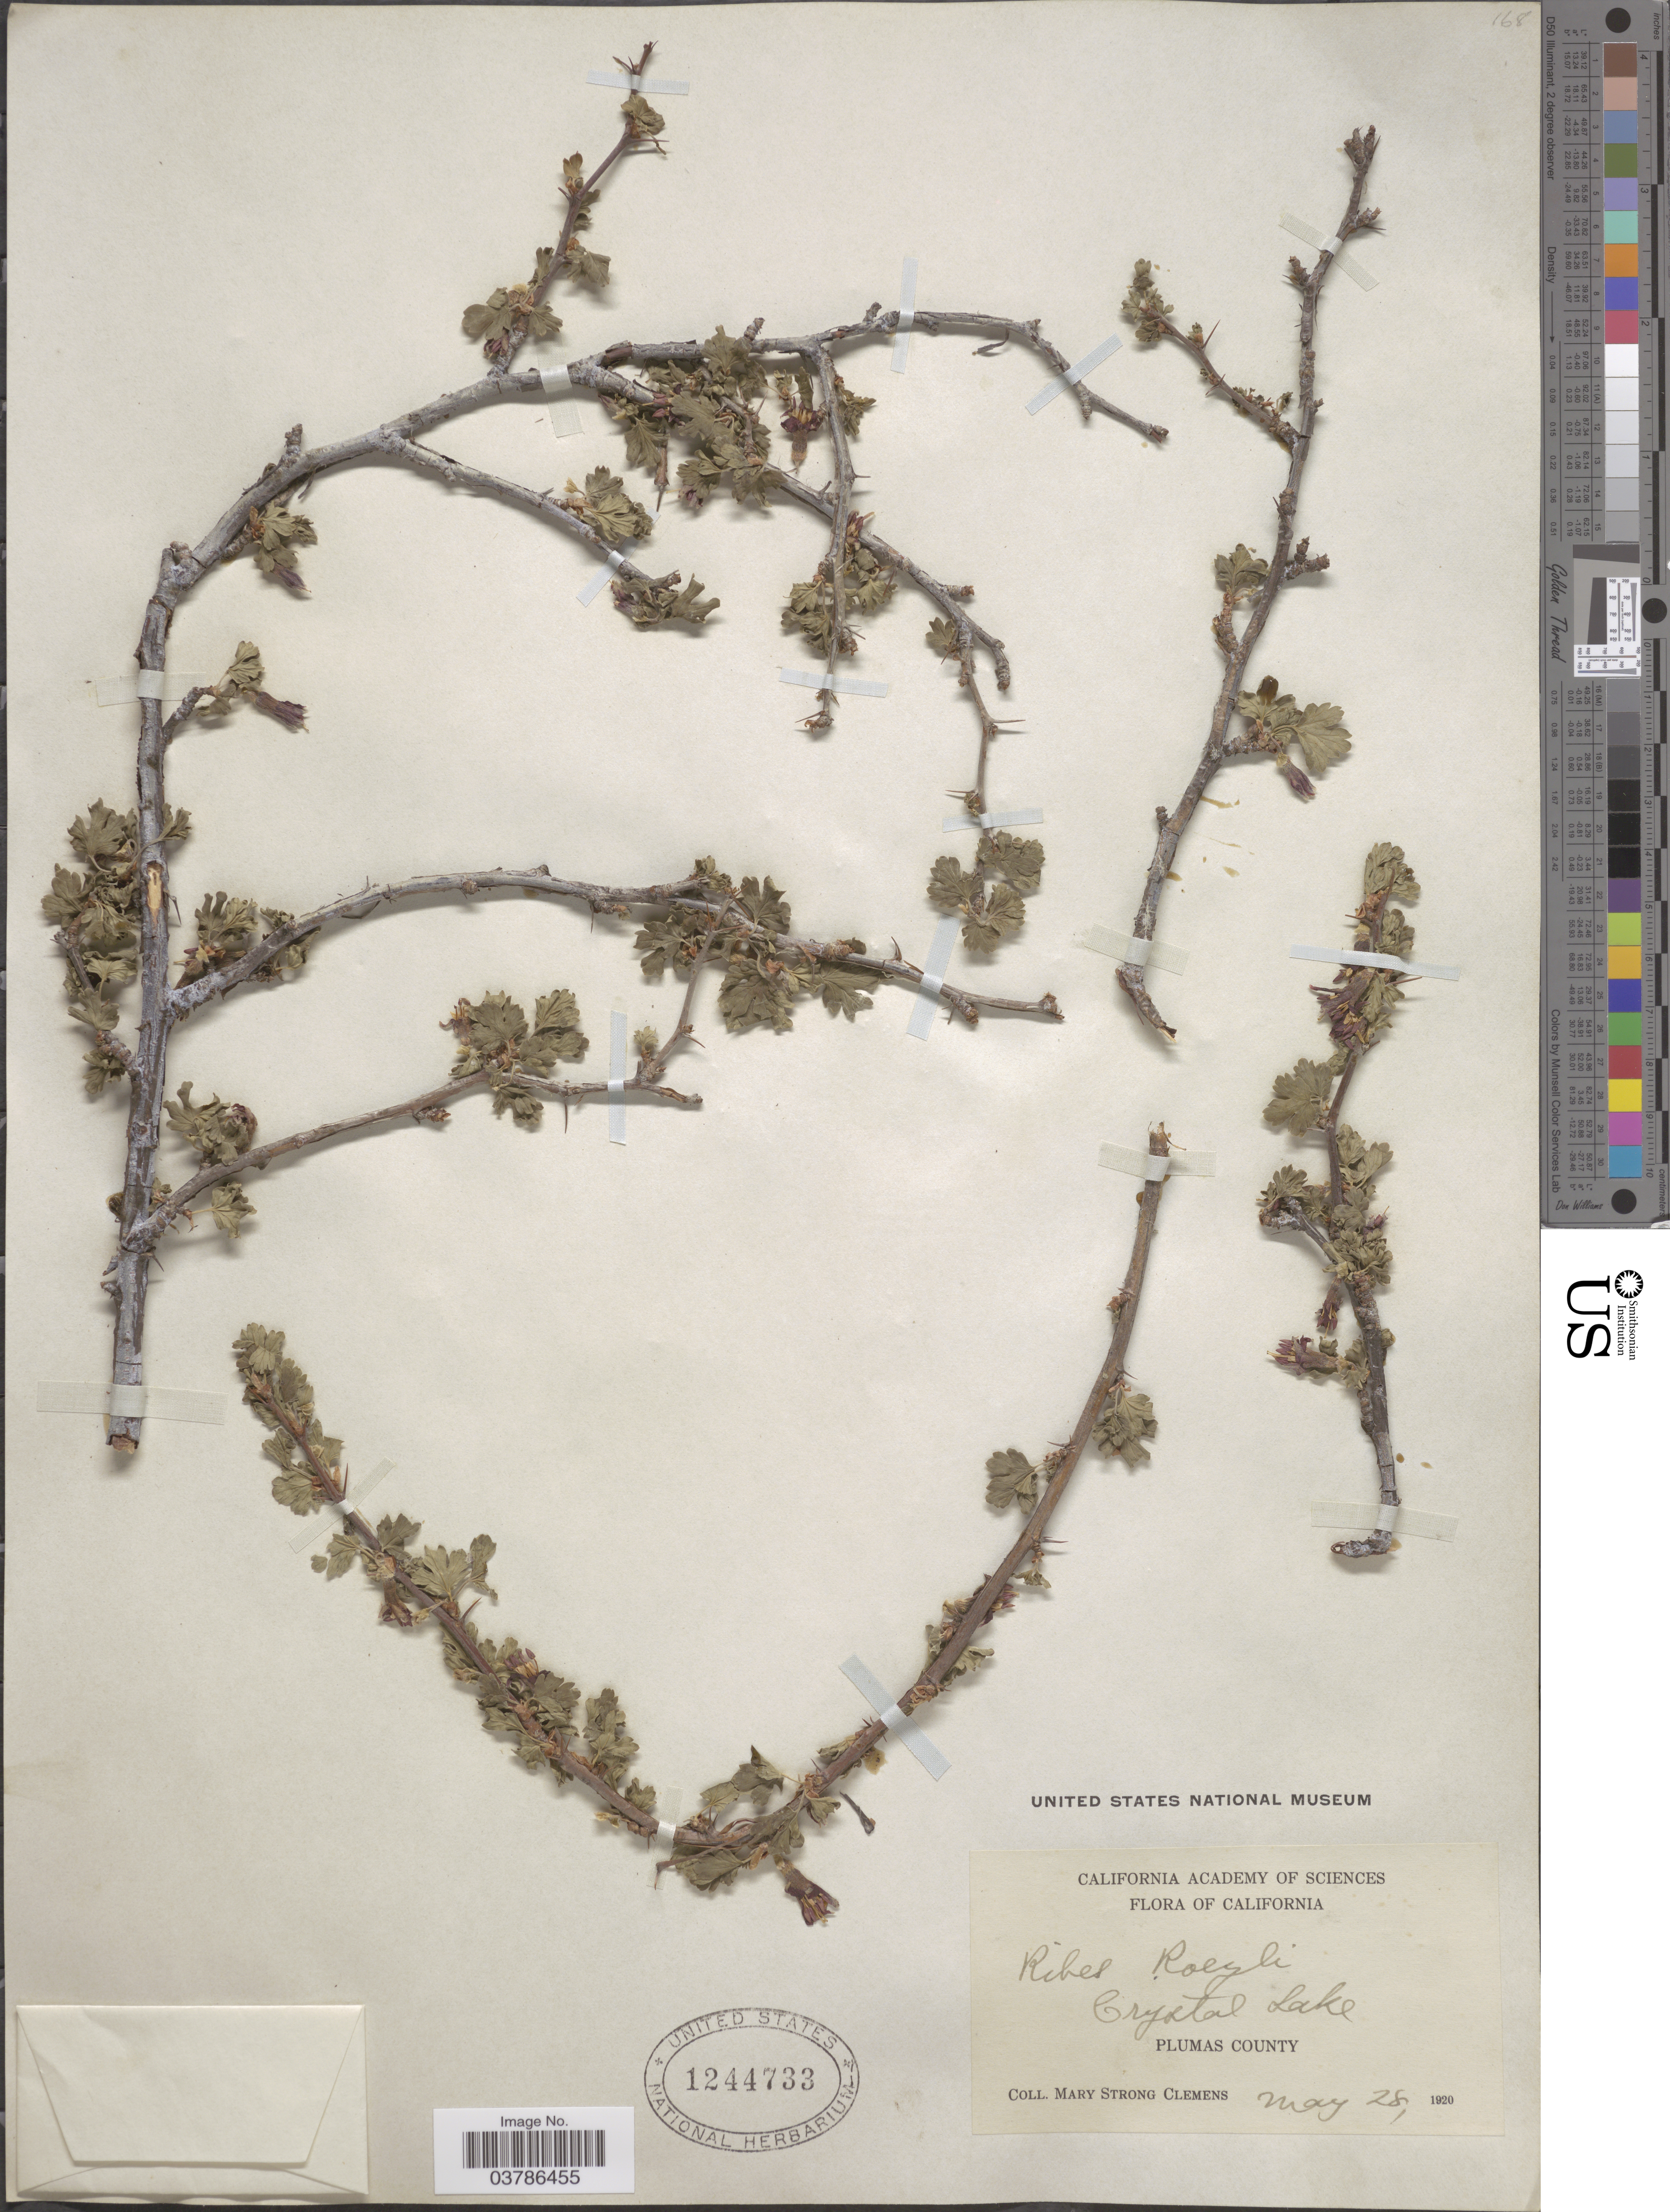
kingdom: Plantae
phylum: Tracheophyta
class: Magnoliopsida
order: Saxifragales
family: Grossulariaceae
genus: Ribes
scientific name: Ribes roezlii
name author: Regel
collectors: M. S. Clemens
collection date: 1920-05-28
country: United States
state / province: California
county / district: Plumas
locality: Crystal Lake. Plumas County.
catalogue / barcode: US 1244733